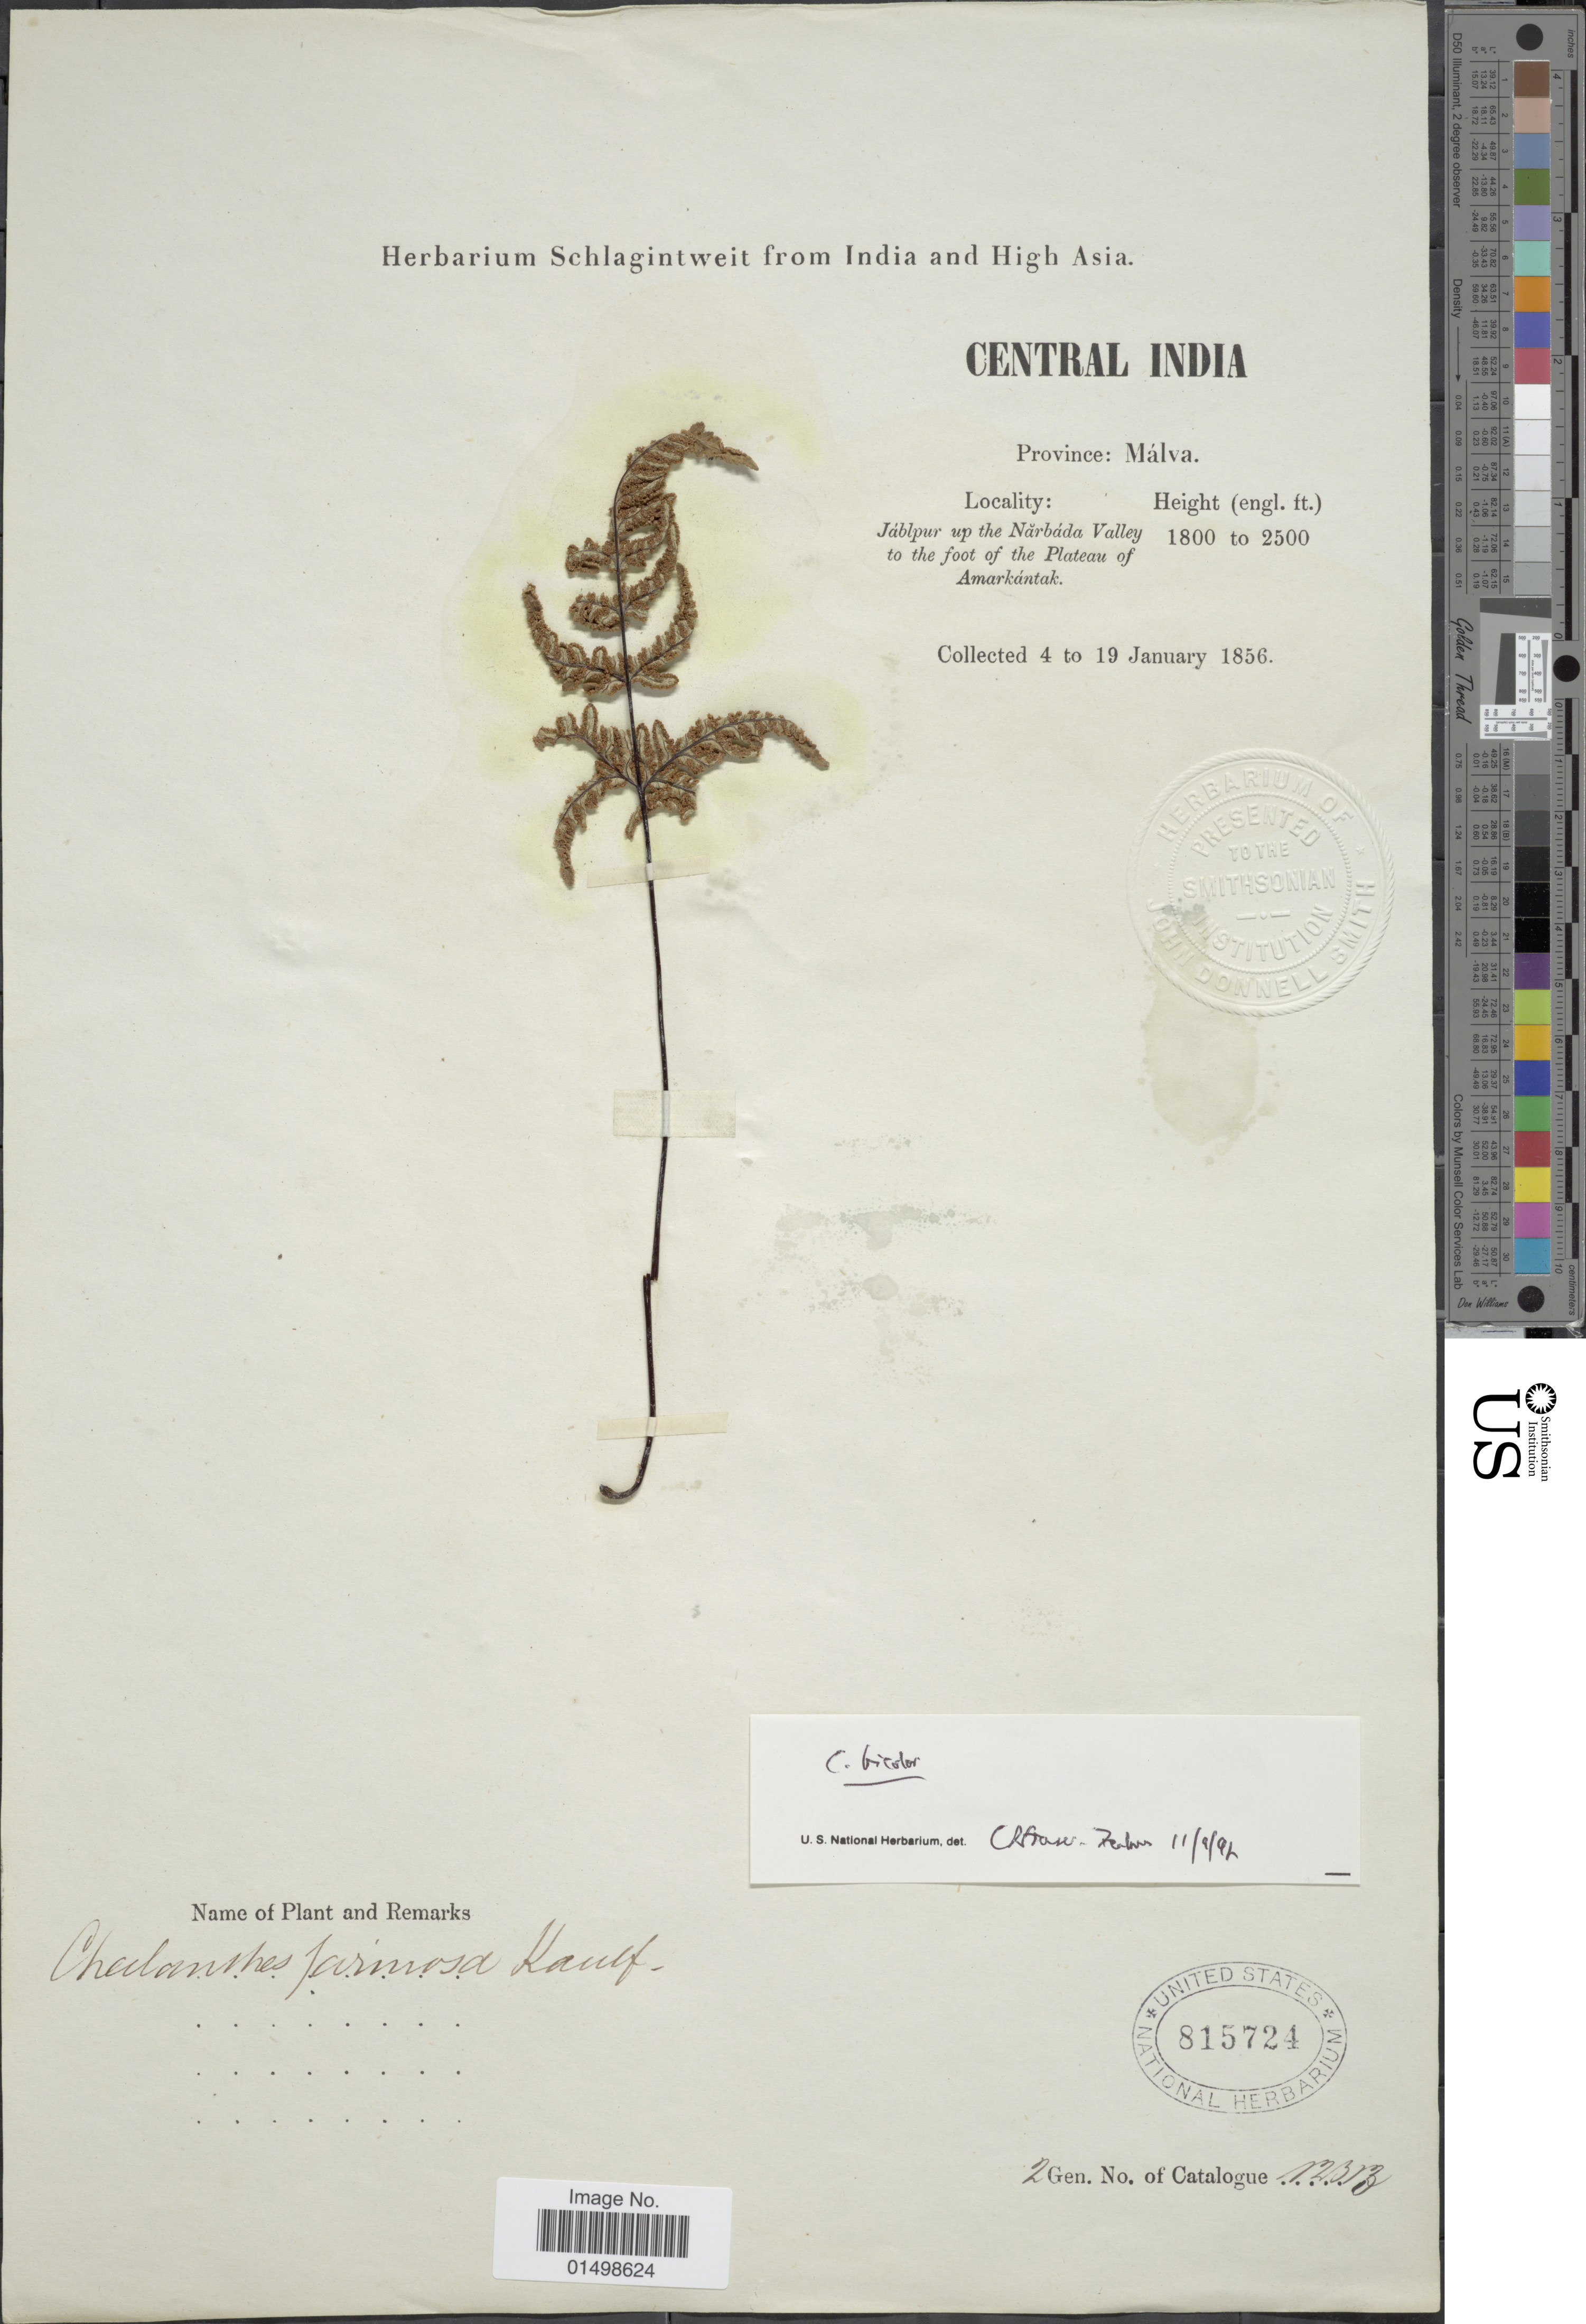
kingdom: Plantae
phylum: Tracheophyta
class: Polypodiopsida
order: Polypodiales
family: Pteridaceae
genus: Aleuritopteris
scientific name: Aleuritopteris subrufa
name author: (Baker) Ching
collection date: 1856-01-04/1856-01-19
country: India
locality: Central India. Province: Malva. Locality: Jablpur up the Narbada valley to the foor of the Plateau of Amarknatak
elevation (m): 549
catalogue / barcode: US 815724